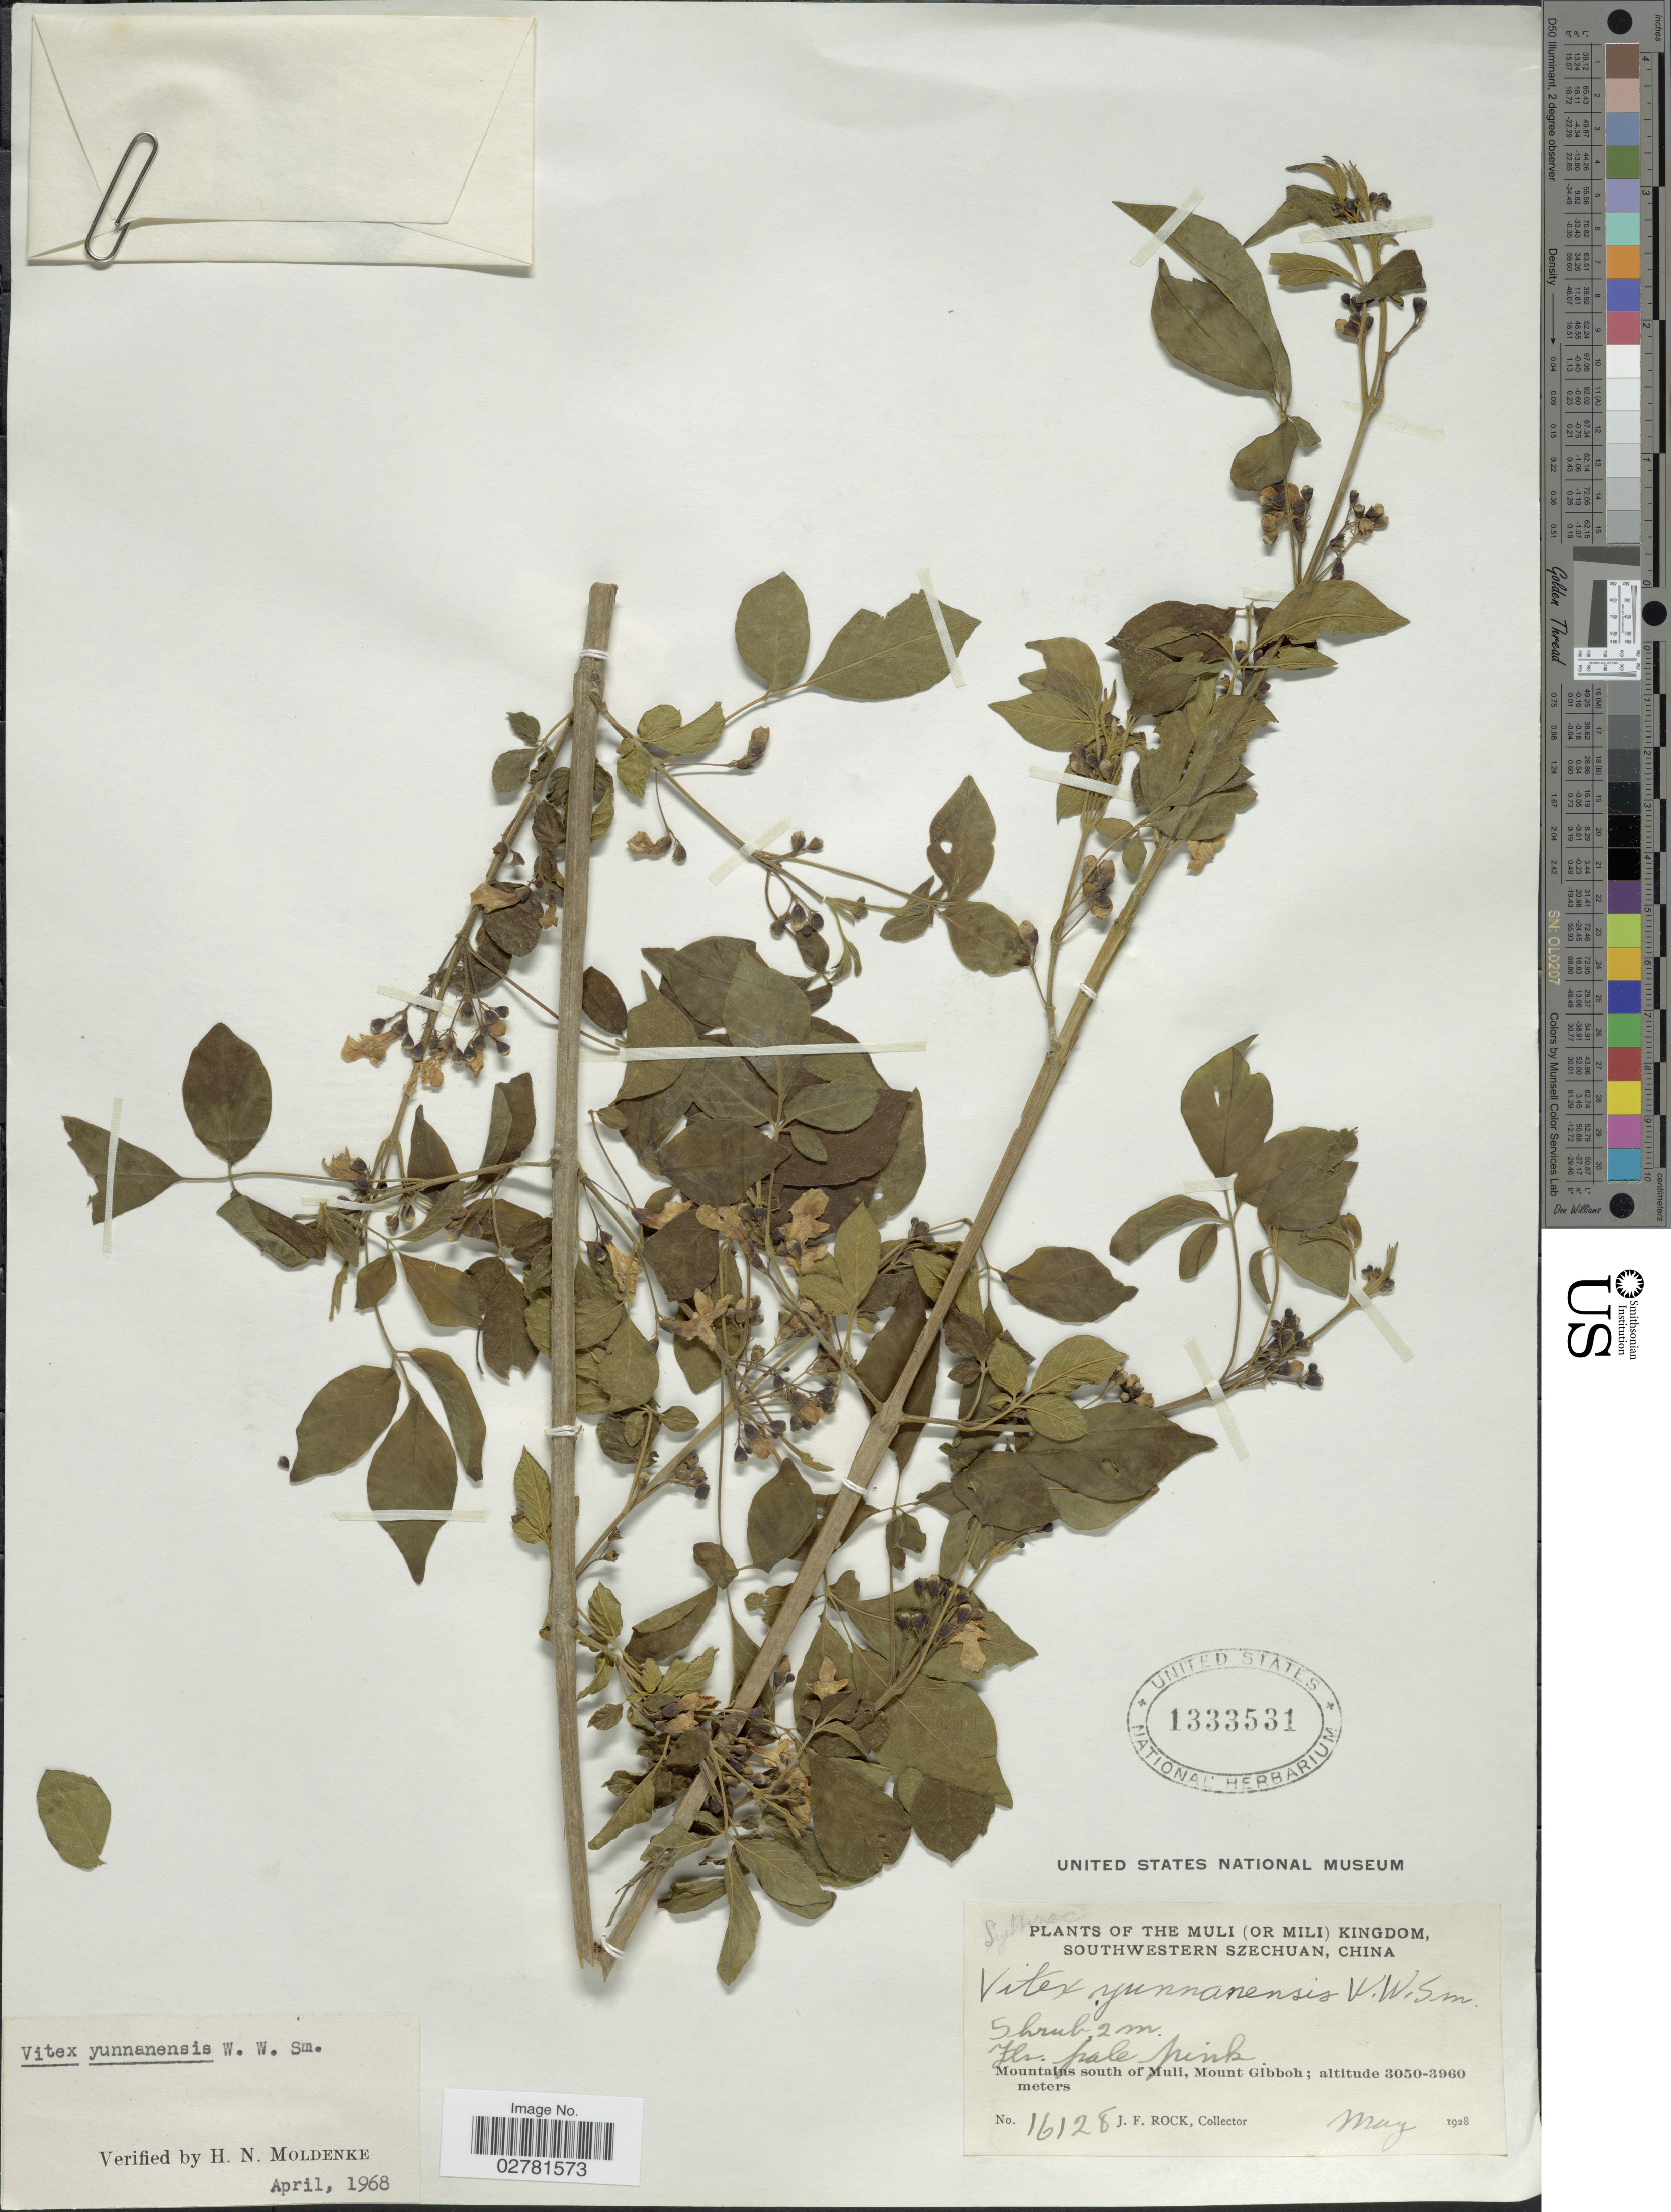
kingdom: Plantae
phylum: Tracheophyta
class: Magnoliopsida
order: Lamiales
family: Lamiaceae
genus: Vitex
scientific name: Vitex yunnanensis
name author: W.W. Sm.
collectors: J. Rock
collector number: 16128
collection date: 1928-05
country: China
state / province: Sichuan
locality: Muli (or Muli) Kingdom, Southwestern Szechuan. Mountains south of Muli, Mount Gibboh.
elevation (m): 3050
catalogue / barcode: US 1333531